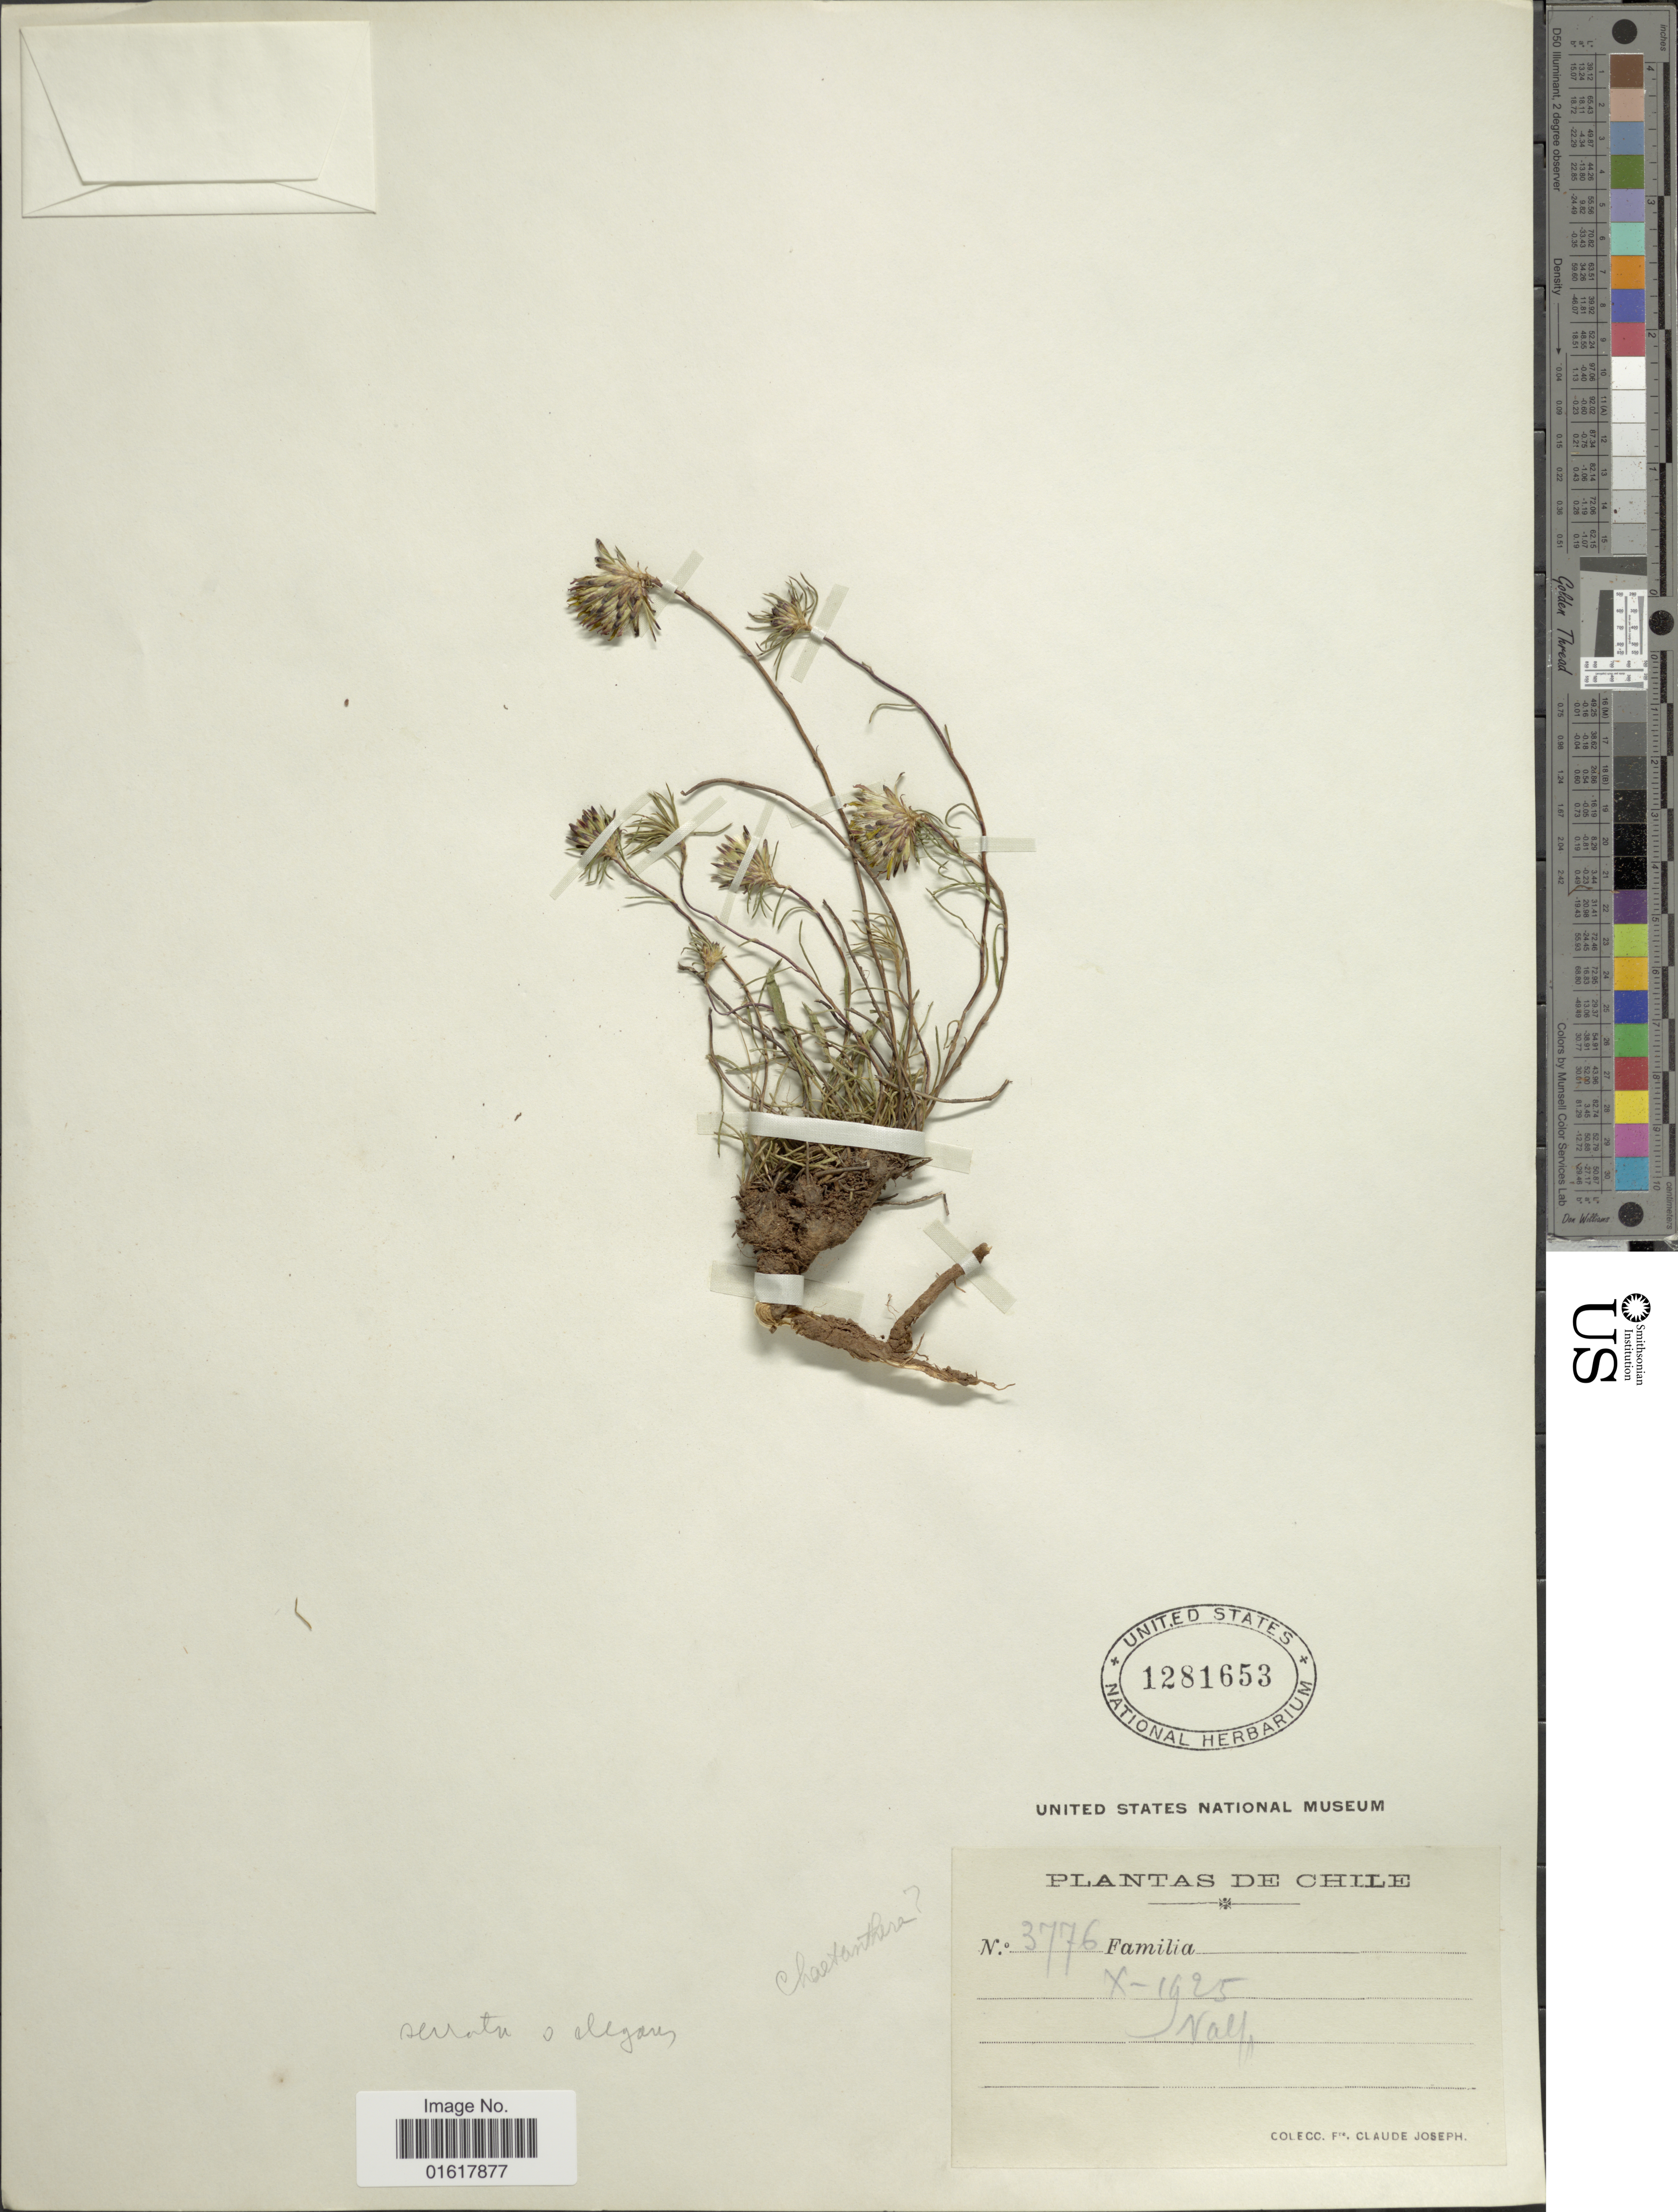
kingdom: Plantae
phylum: Tracheophyta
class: Magnoliopsida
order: Asterales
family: Asteraceae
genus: Chaetanthera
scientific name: Chaetanthera sp.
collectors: Bro. Claude-Joseph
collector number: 3776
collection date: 1925-10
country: Chile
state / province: Valparaíso (V)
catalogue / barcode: US 1281653